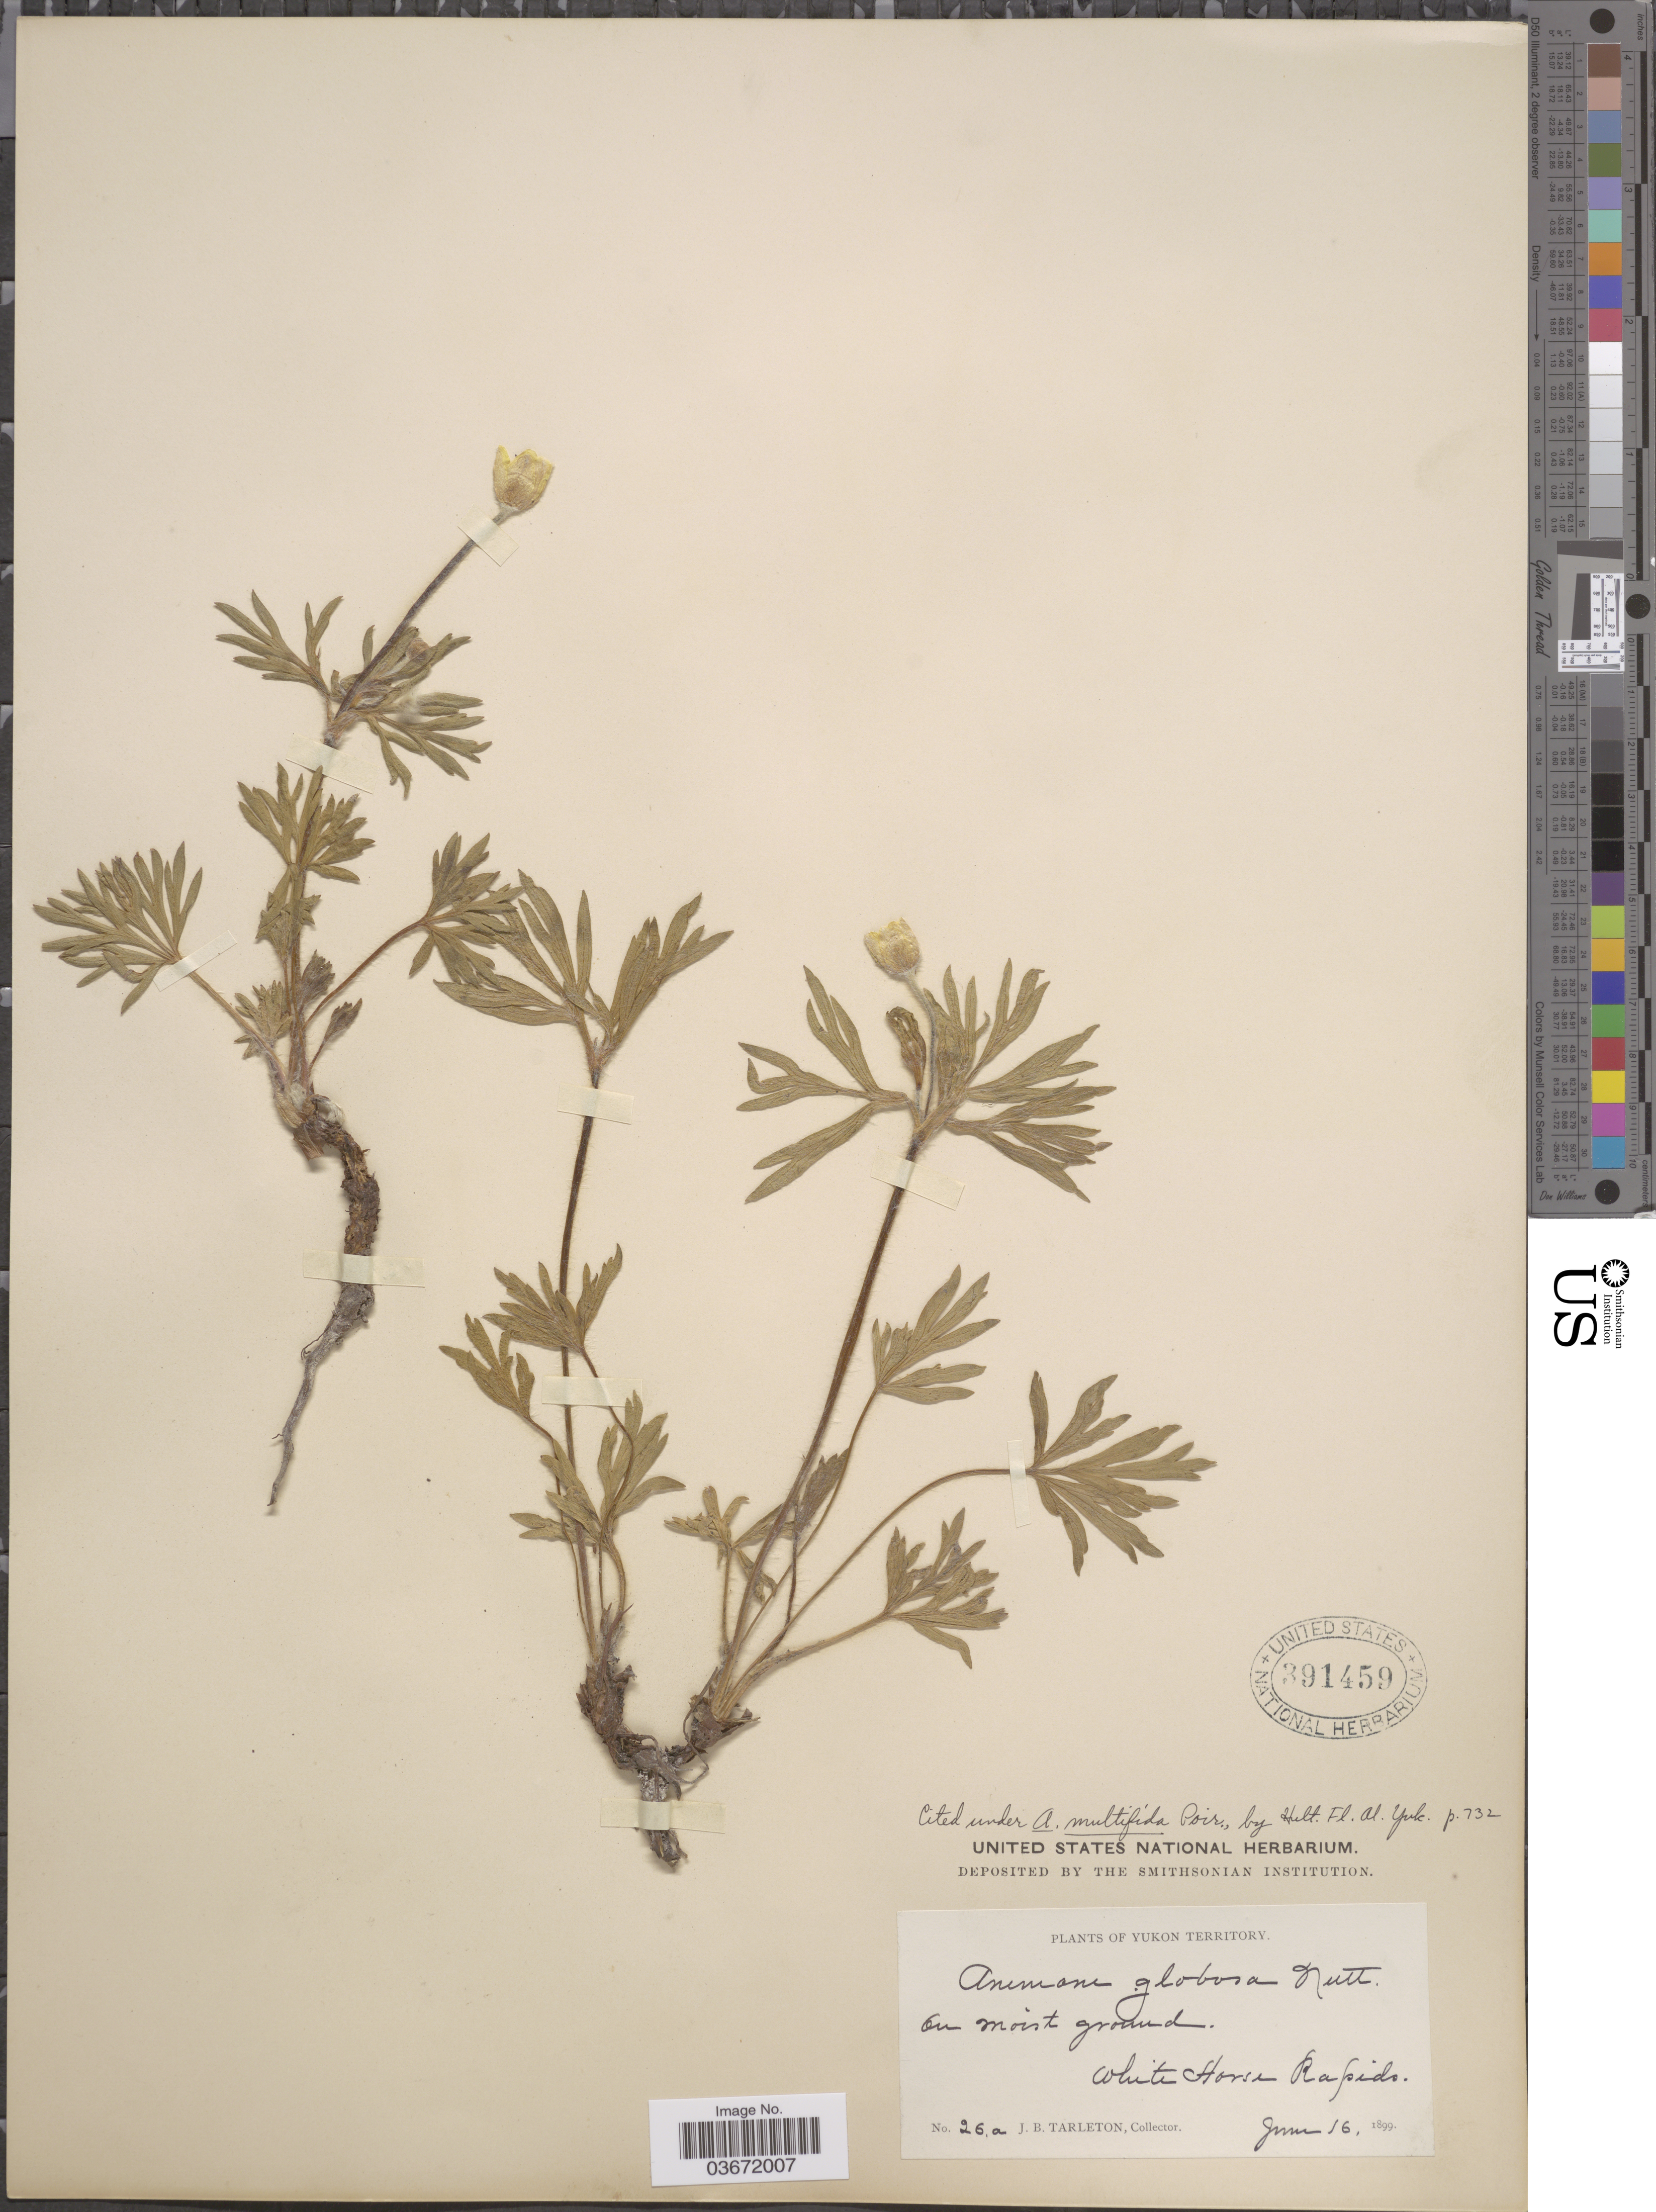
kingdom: Plantae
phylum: Tracheophyta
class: Magnoliopsida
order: Ranunculales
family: Ranunculaceae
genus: Anemone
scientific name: Anemone multifida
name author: Poir.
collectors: J. Tarleton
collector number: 26a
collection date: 1899-06-16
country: Canada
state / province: Yukon Territory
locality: White Horse Rapids.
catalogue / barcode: US 391459